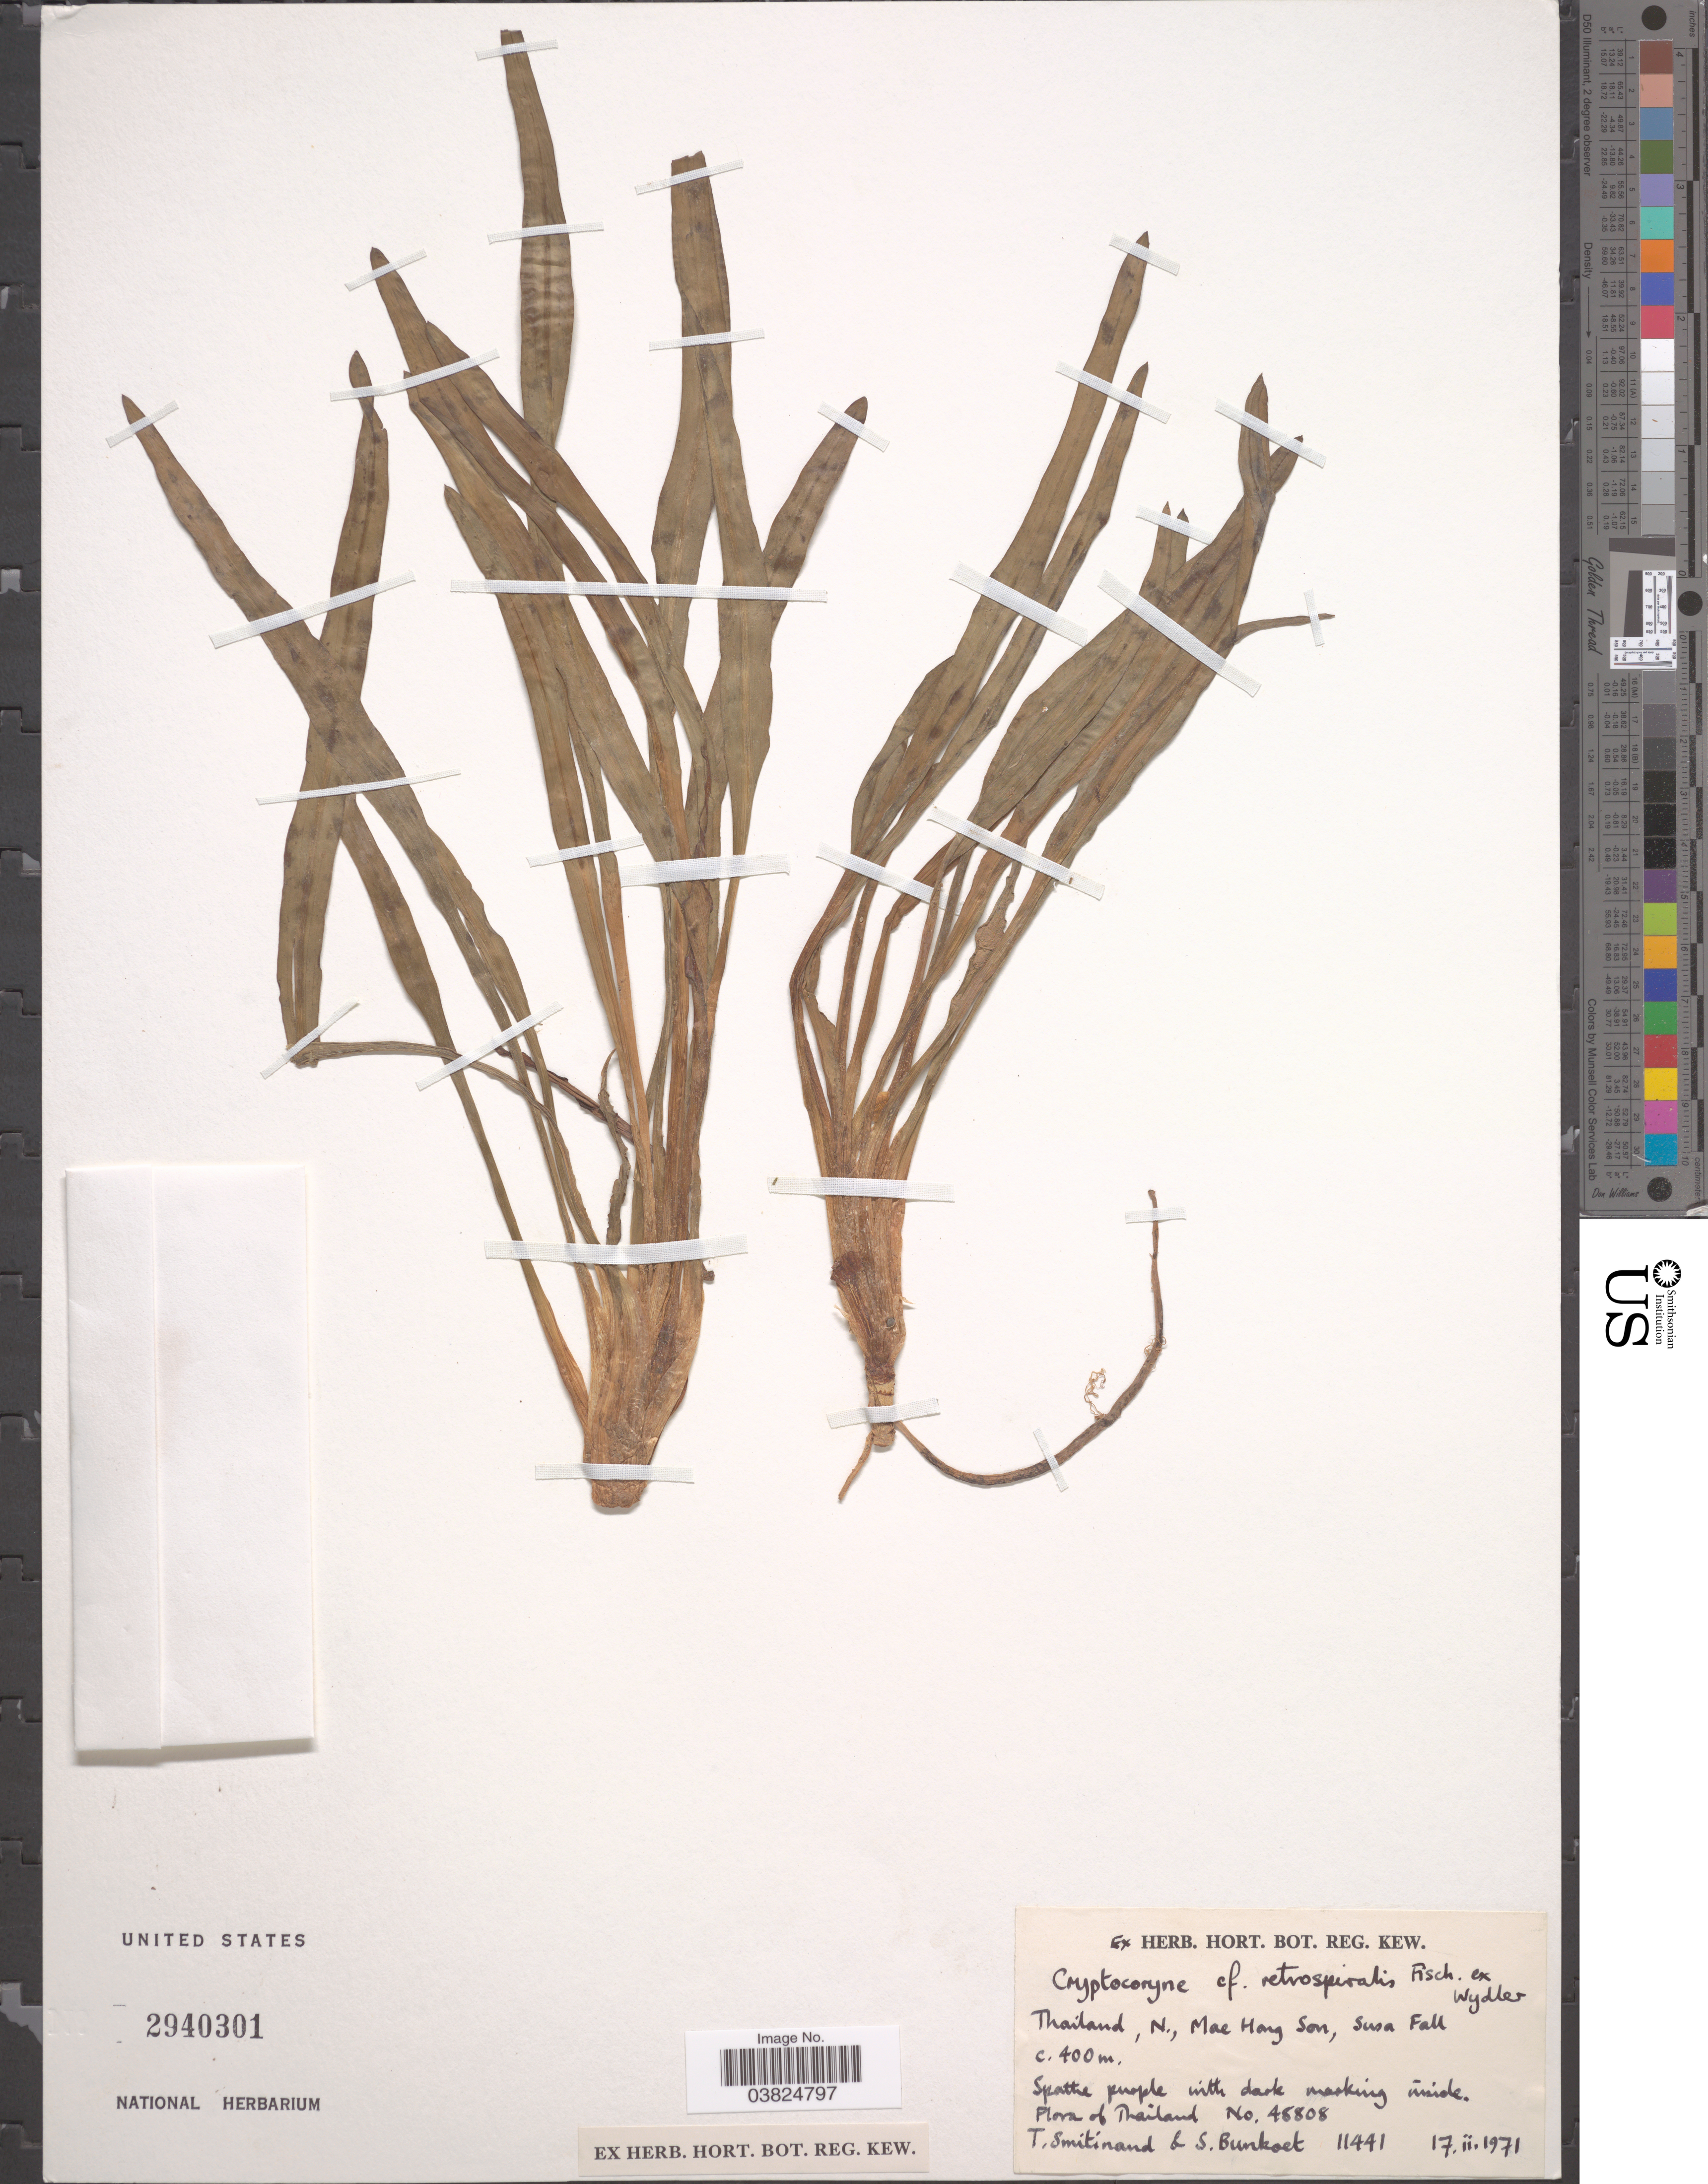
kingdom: Plantae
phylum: Tracheophyta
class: Liliopsida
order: Alismatales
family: Araceae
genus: Cryptocoryne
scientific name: Cryptocoryne retrospiralis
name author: (Roxb.) Kunth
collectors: T. Smitinand & S. Bunkoet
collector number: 11441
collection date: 1971-02-17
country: Thailand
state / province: Mae Hong Son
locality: N., Susa Fall.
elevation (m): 400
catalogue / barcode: US 2940301